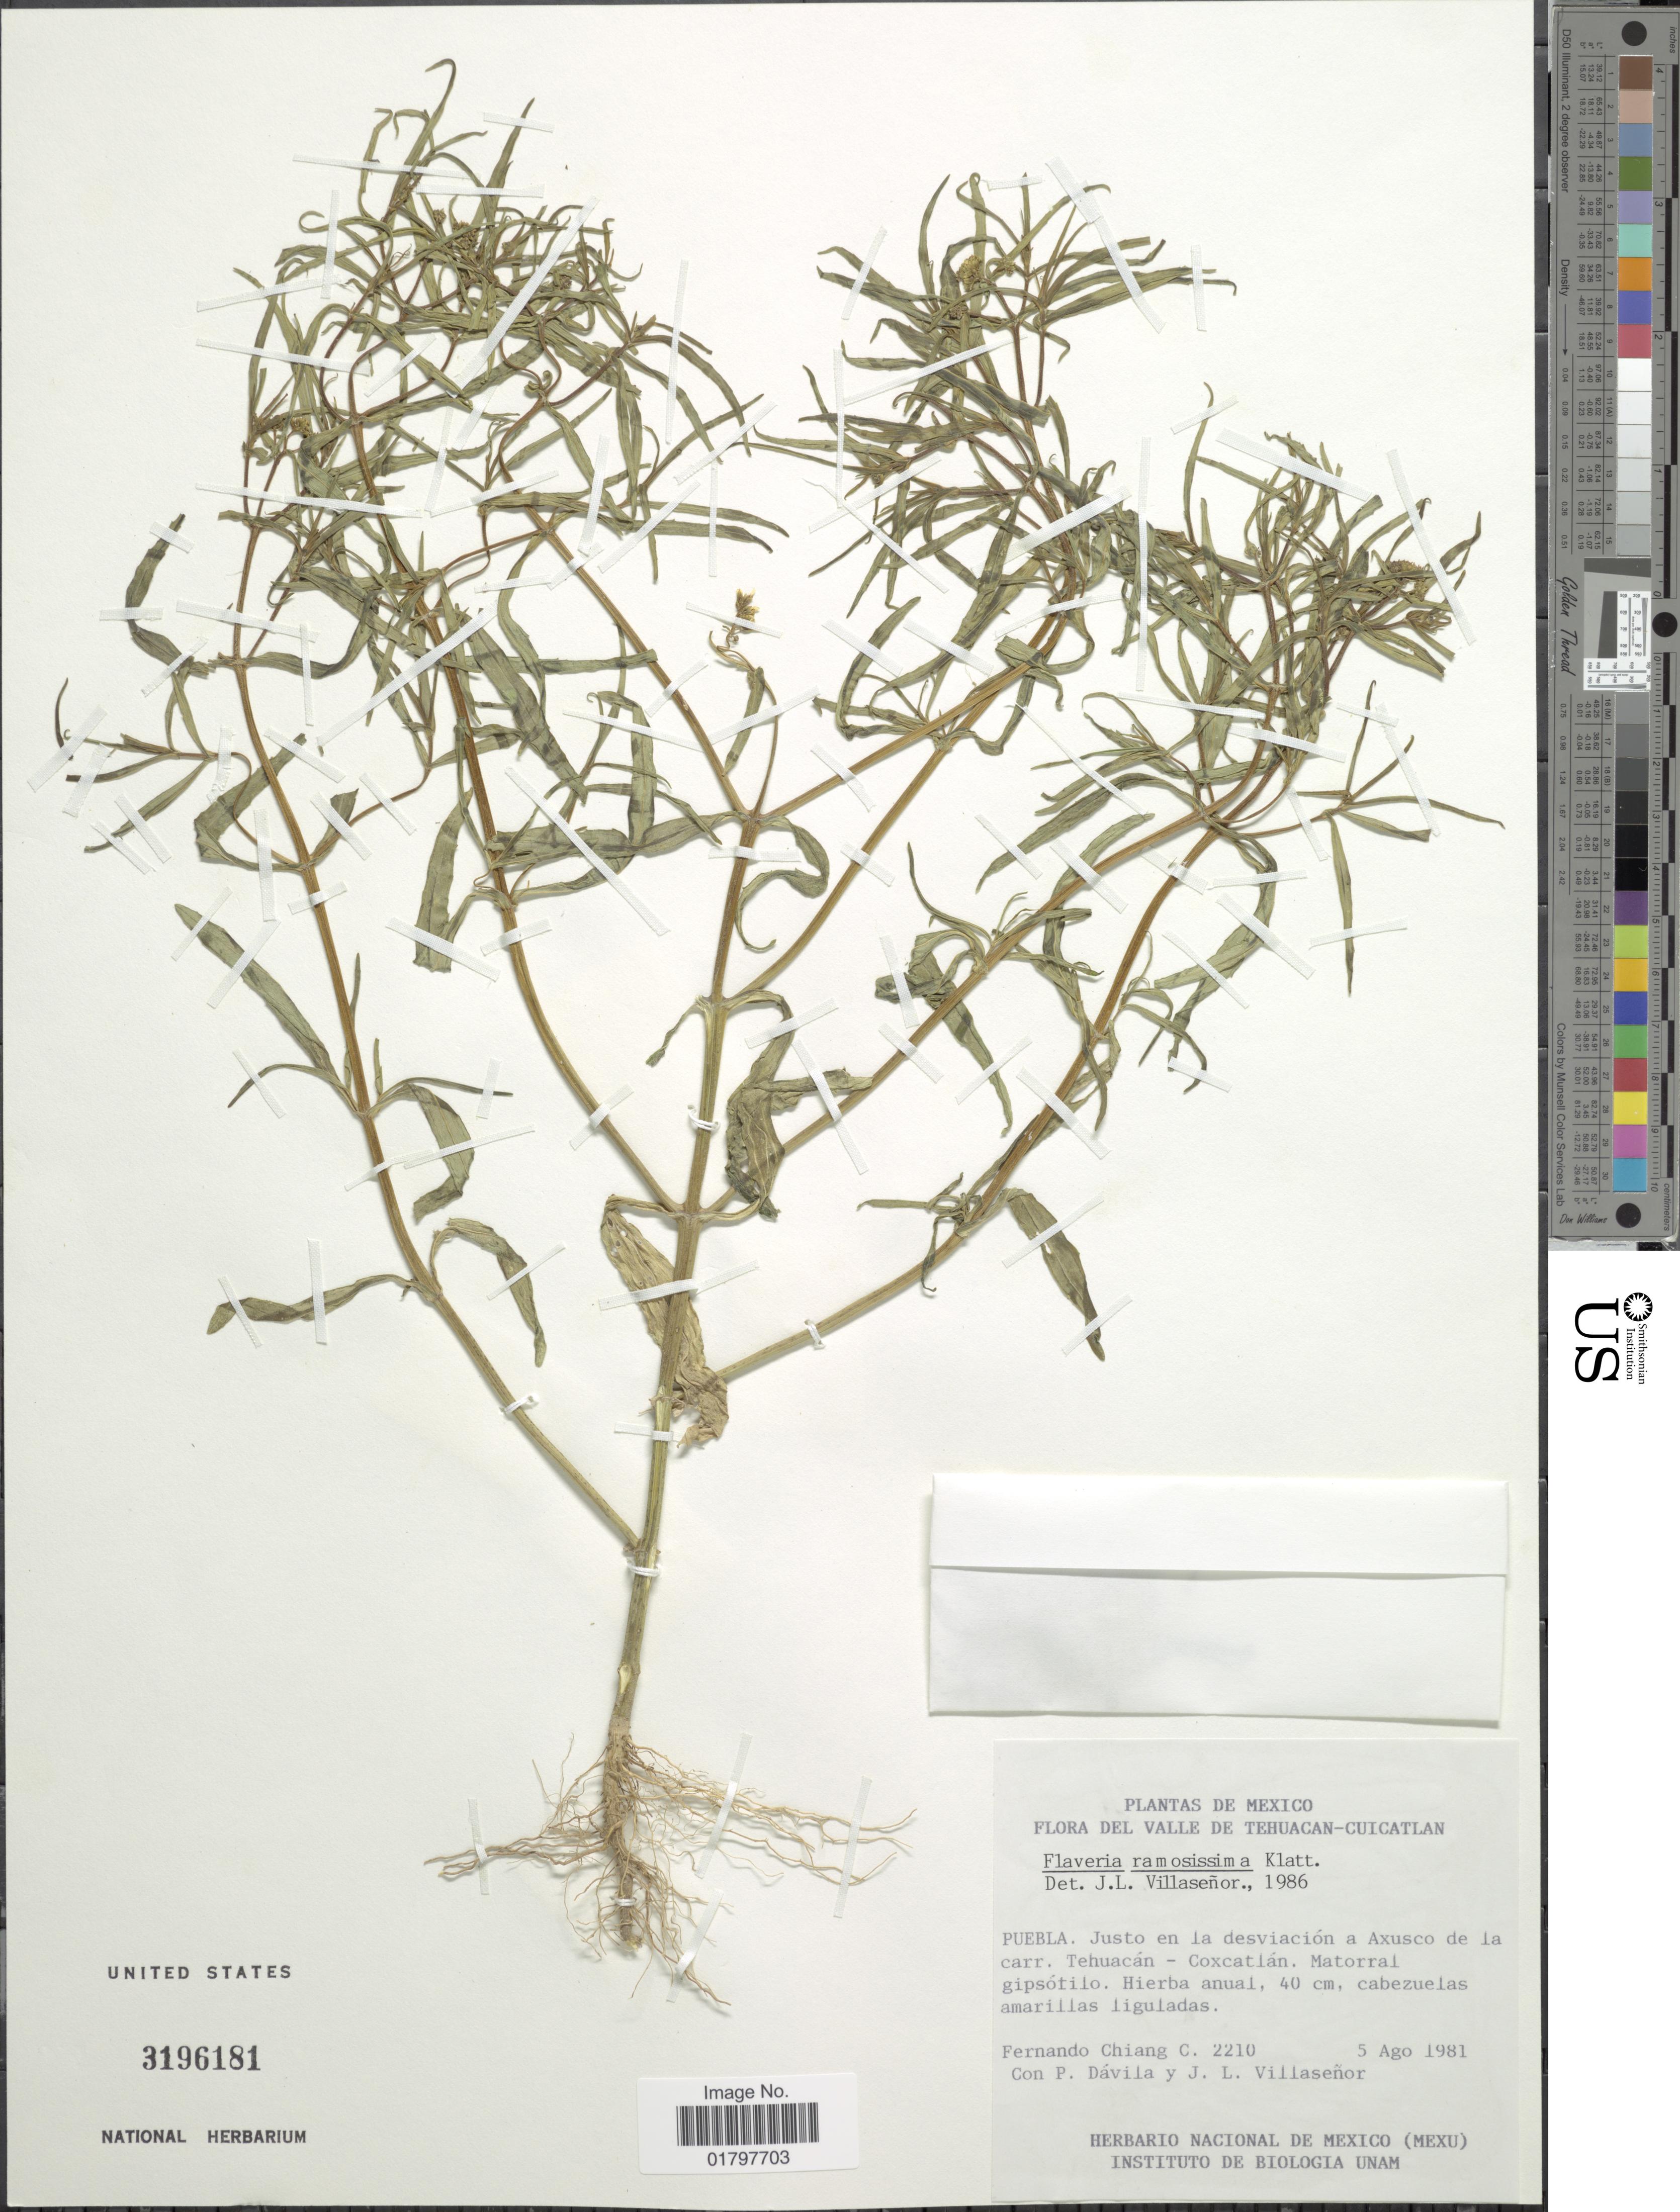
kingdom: Plantae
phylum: Tracheophyta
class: Magnoliopsida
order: Asterales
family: Asteraceae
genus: Flaveria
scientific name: Flaveria ramosissima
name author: Klatt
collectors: F. Chiang C., P. Dávila & J. Villaseñor R.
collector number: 2210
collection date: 1981-08-05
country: Mexico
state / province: Puebla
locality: Del valle de Tehuacan - Cuicatlan. Puebla. Justo en la desviación a Axusco de la carr. Tehuacán - Coxtcatlán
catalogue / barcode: US 3196181